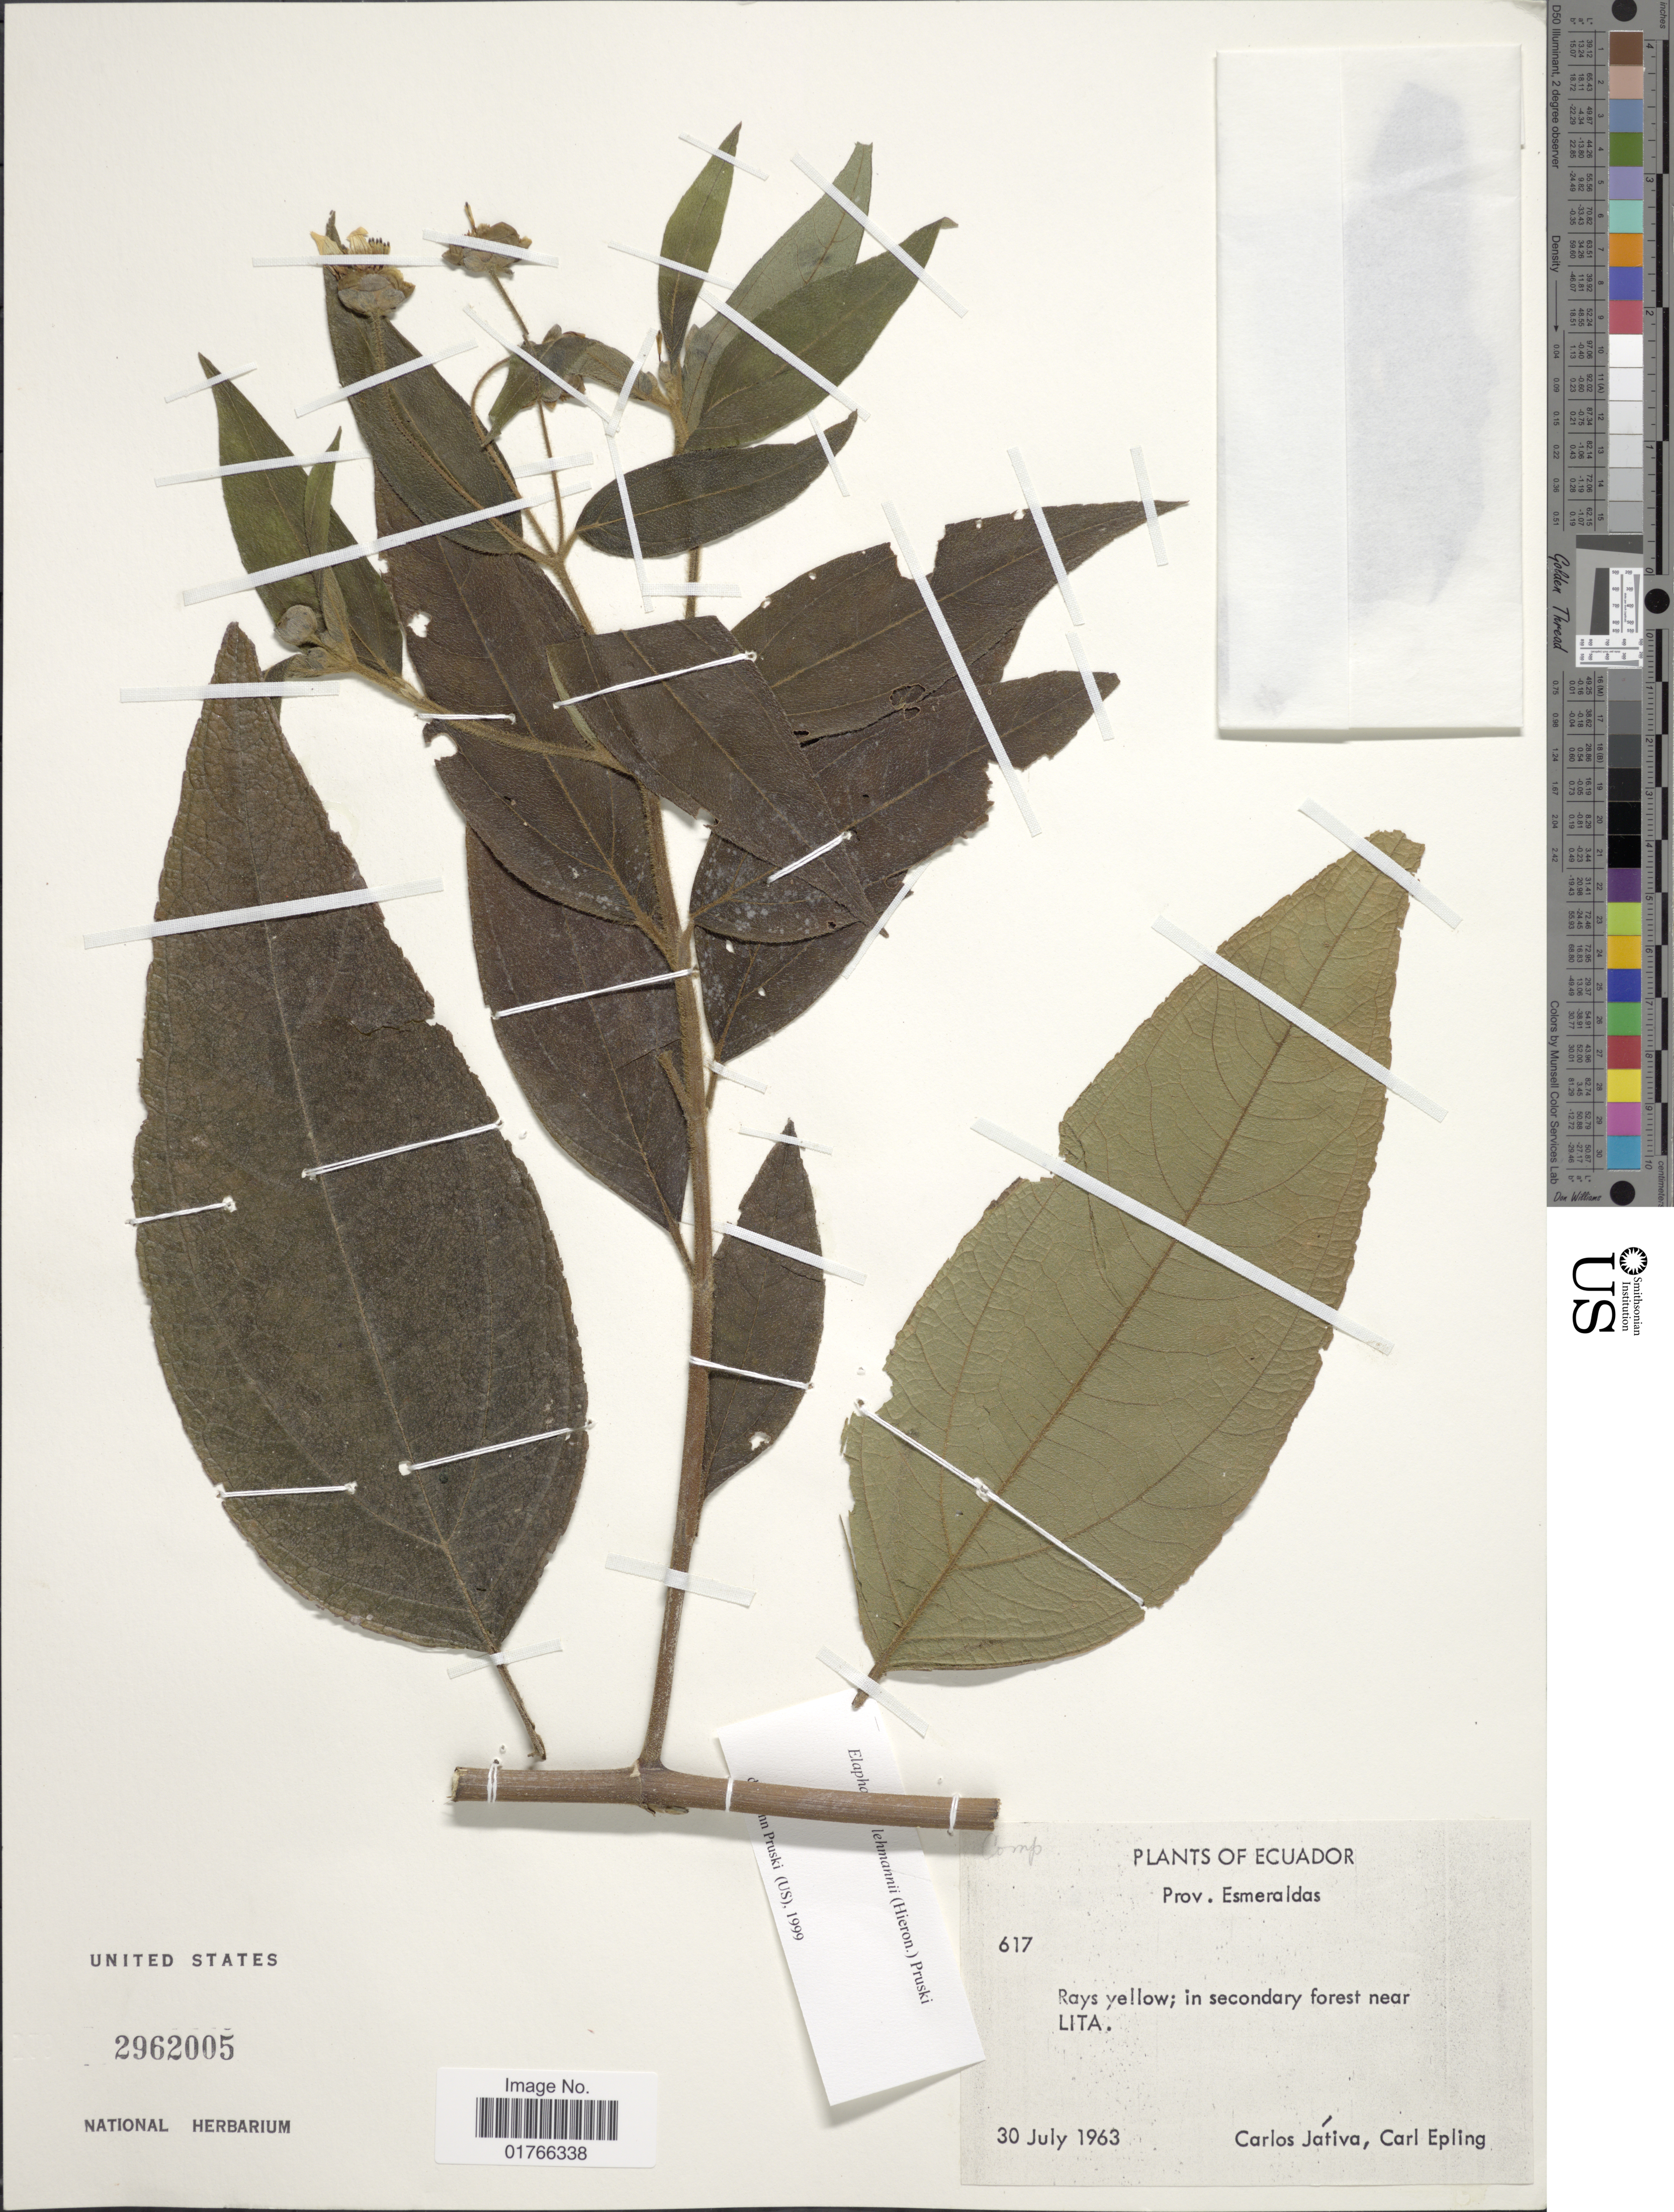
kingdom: Plantae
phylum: Tracheophyta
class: Magnoliopsida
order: Asterales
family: Asteraceae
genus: Elaphandra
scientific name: Elaphandra lehmannii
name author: (Hieron.) Pruski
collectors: C. D. Játiva & C. C. Epling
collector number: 617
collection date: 1963-07-30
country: Ecuador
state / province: Esmeraldas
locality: Forest near Lita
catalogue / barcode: US 2962005